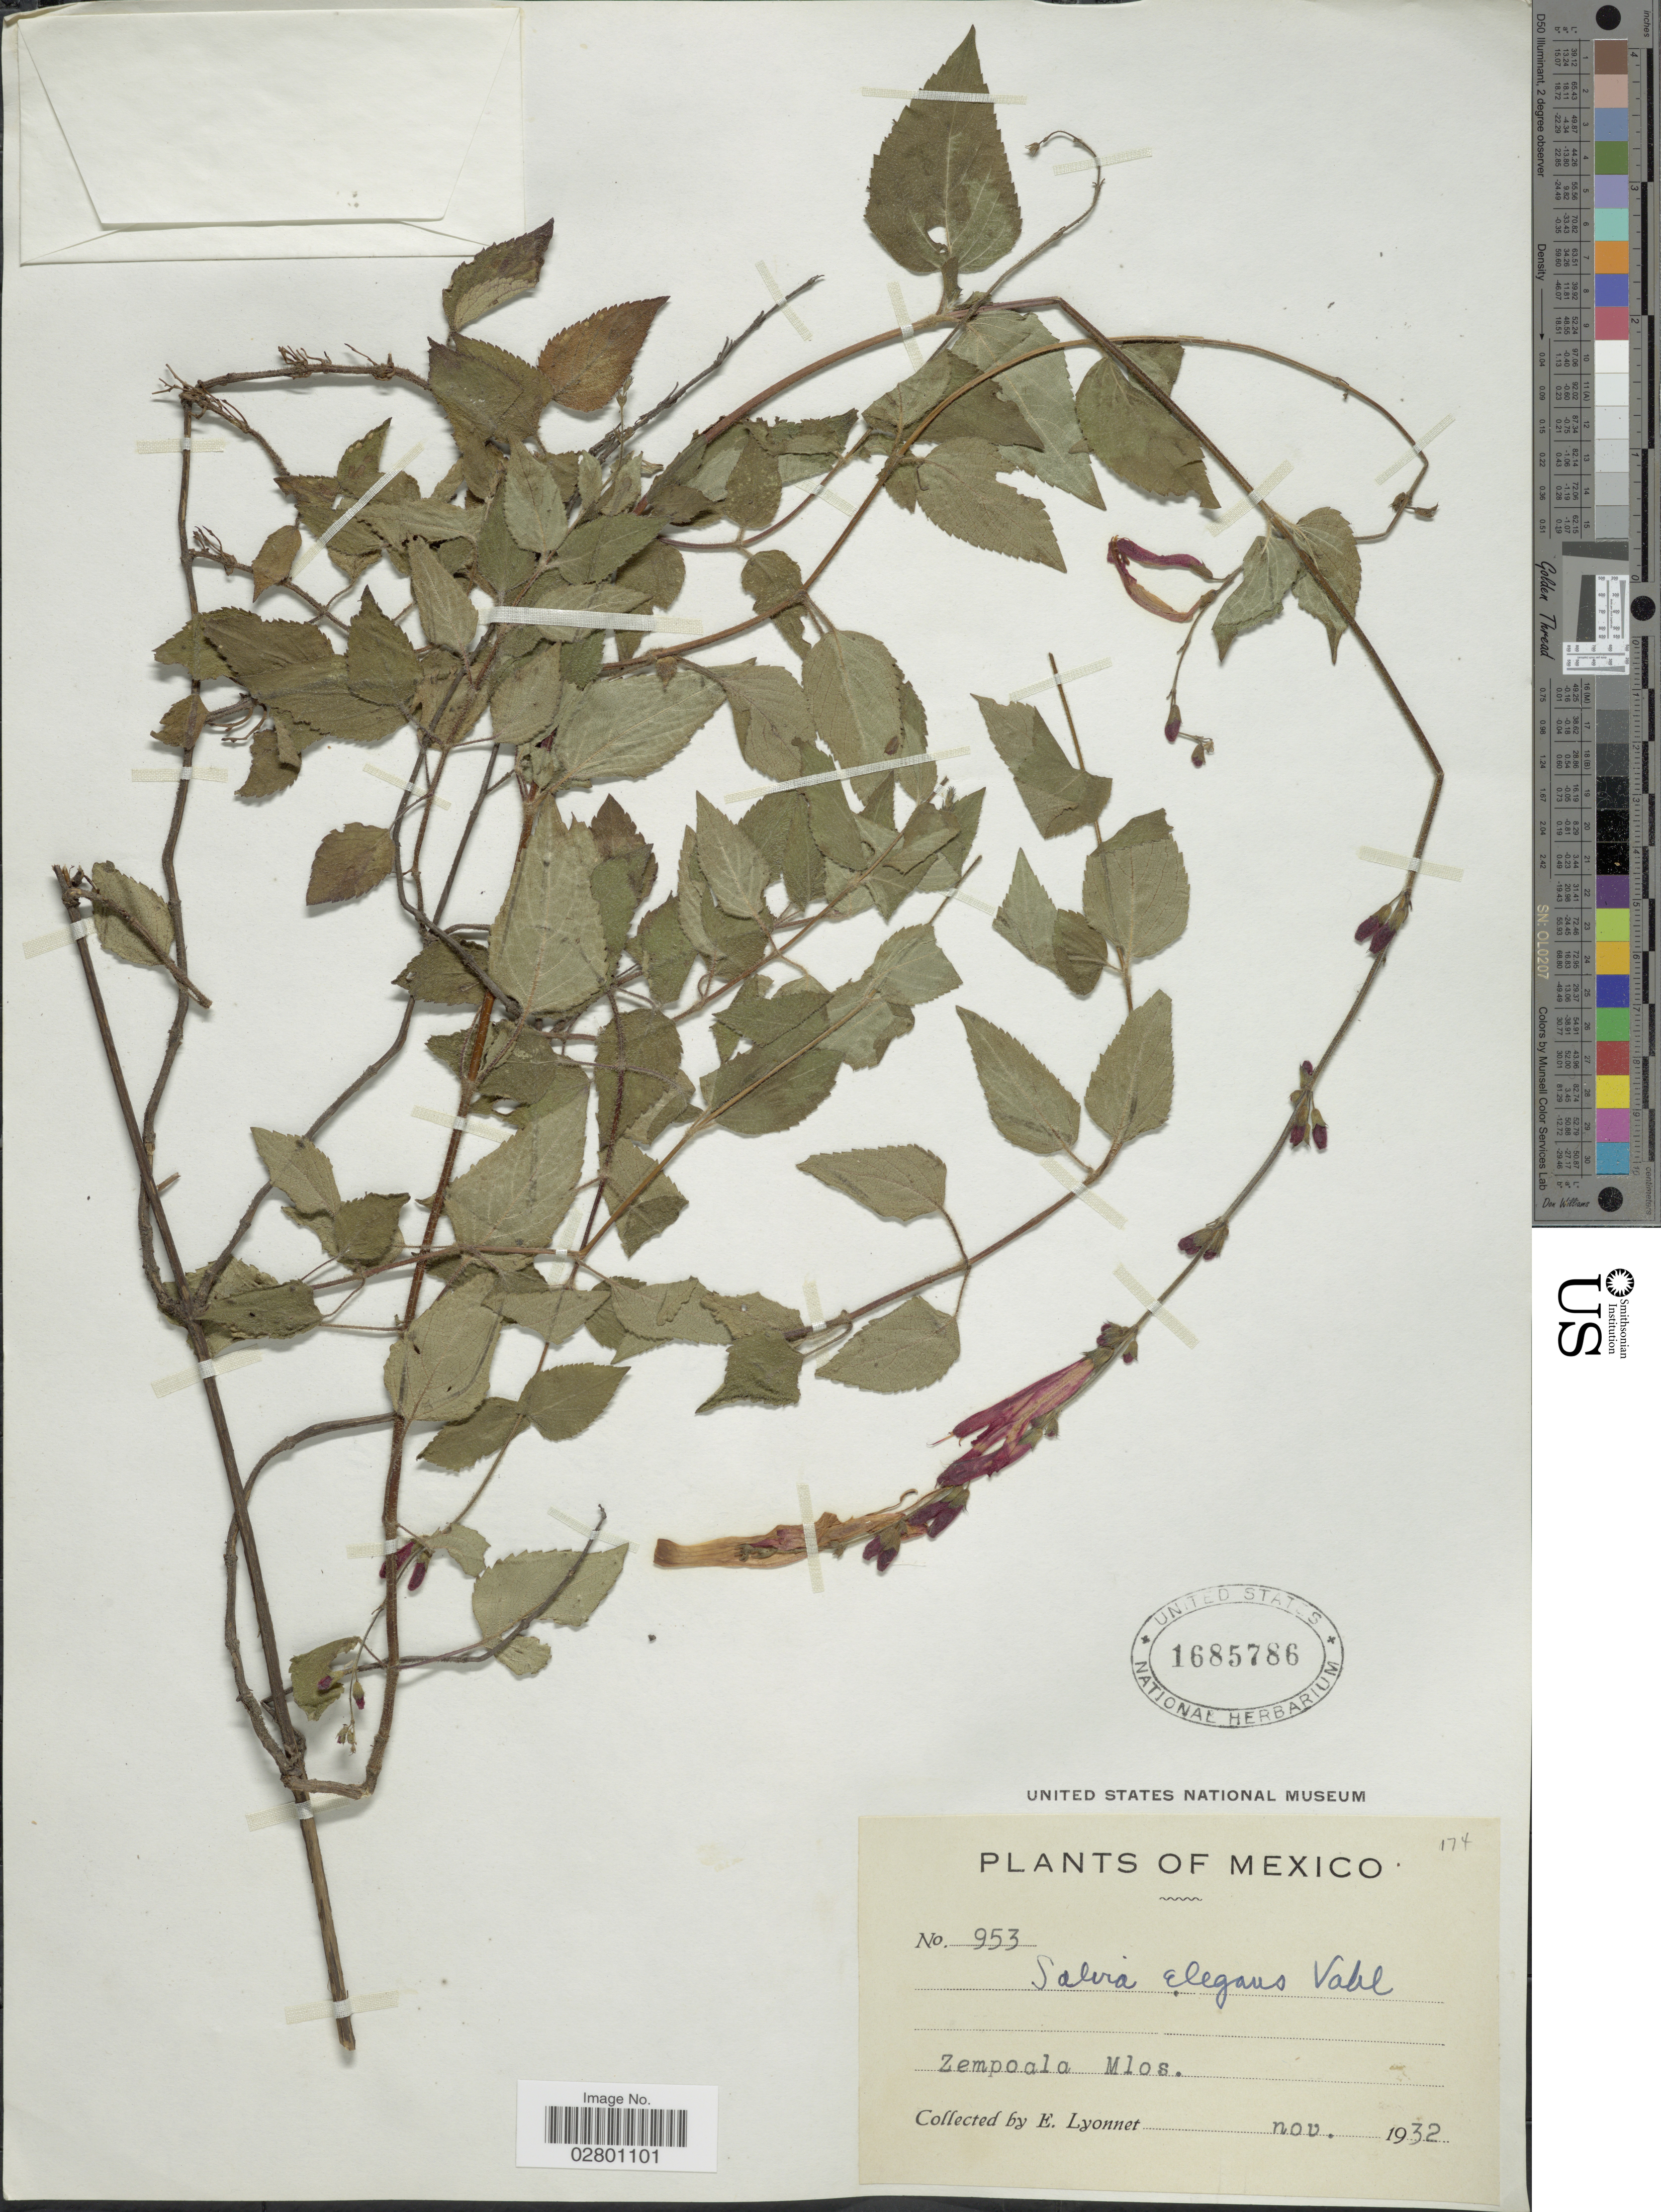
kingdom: Plantae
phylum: Tracheophyta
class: Magnoliopsida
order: Lamiales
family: Lamiaceae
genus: Salvia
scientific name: Salvia elegans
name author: Vahl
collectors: E. Lyonnet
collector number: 953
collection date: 1932-11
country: Mexico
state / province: Morelos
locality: Zempoala Mlos.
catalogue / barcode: US 1685786